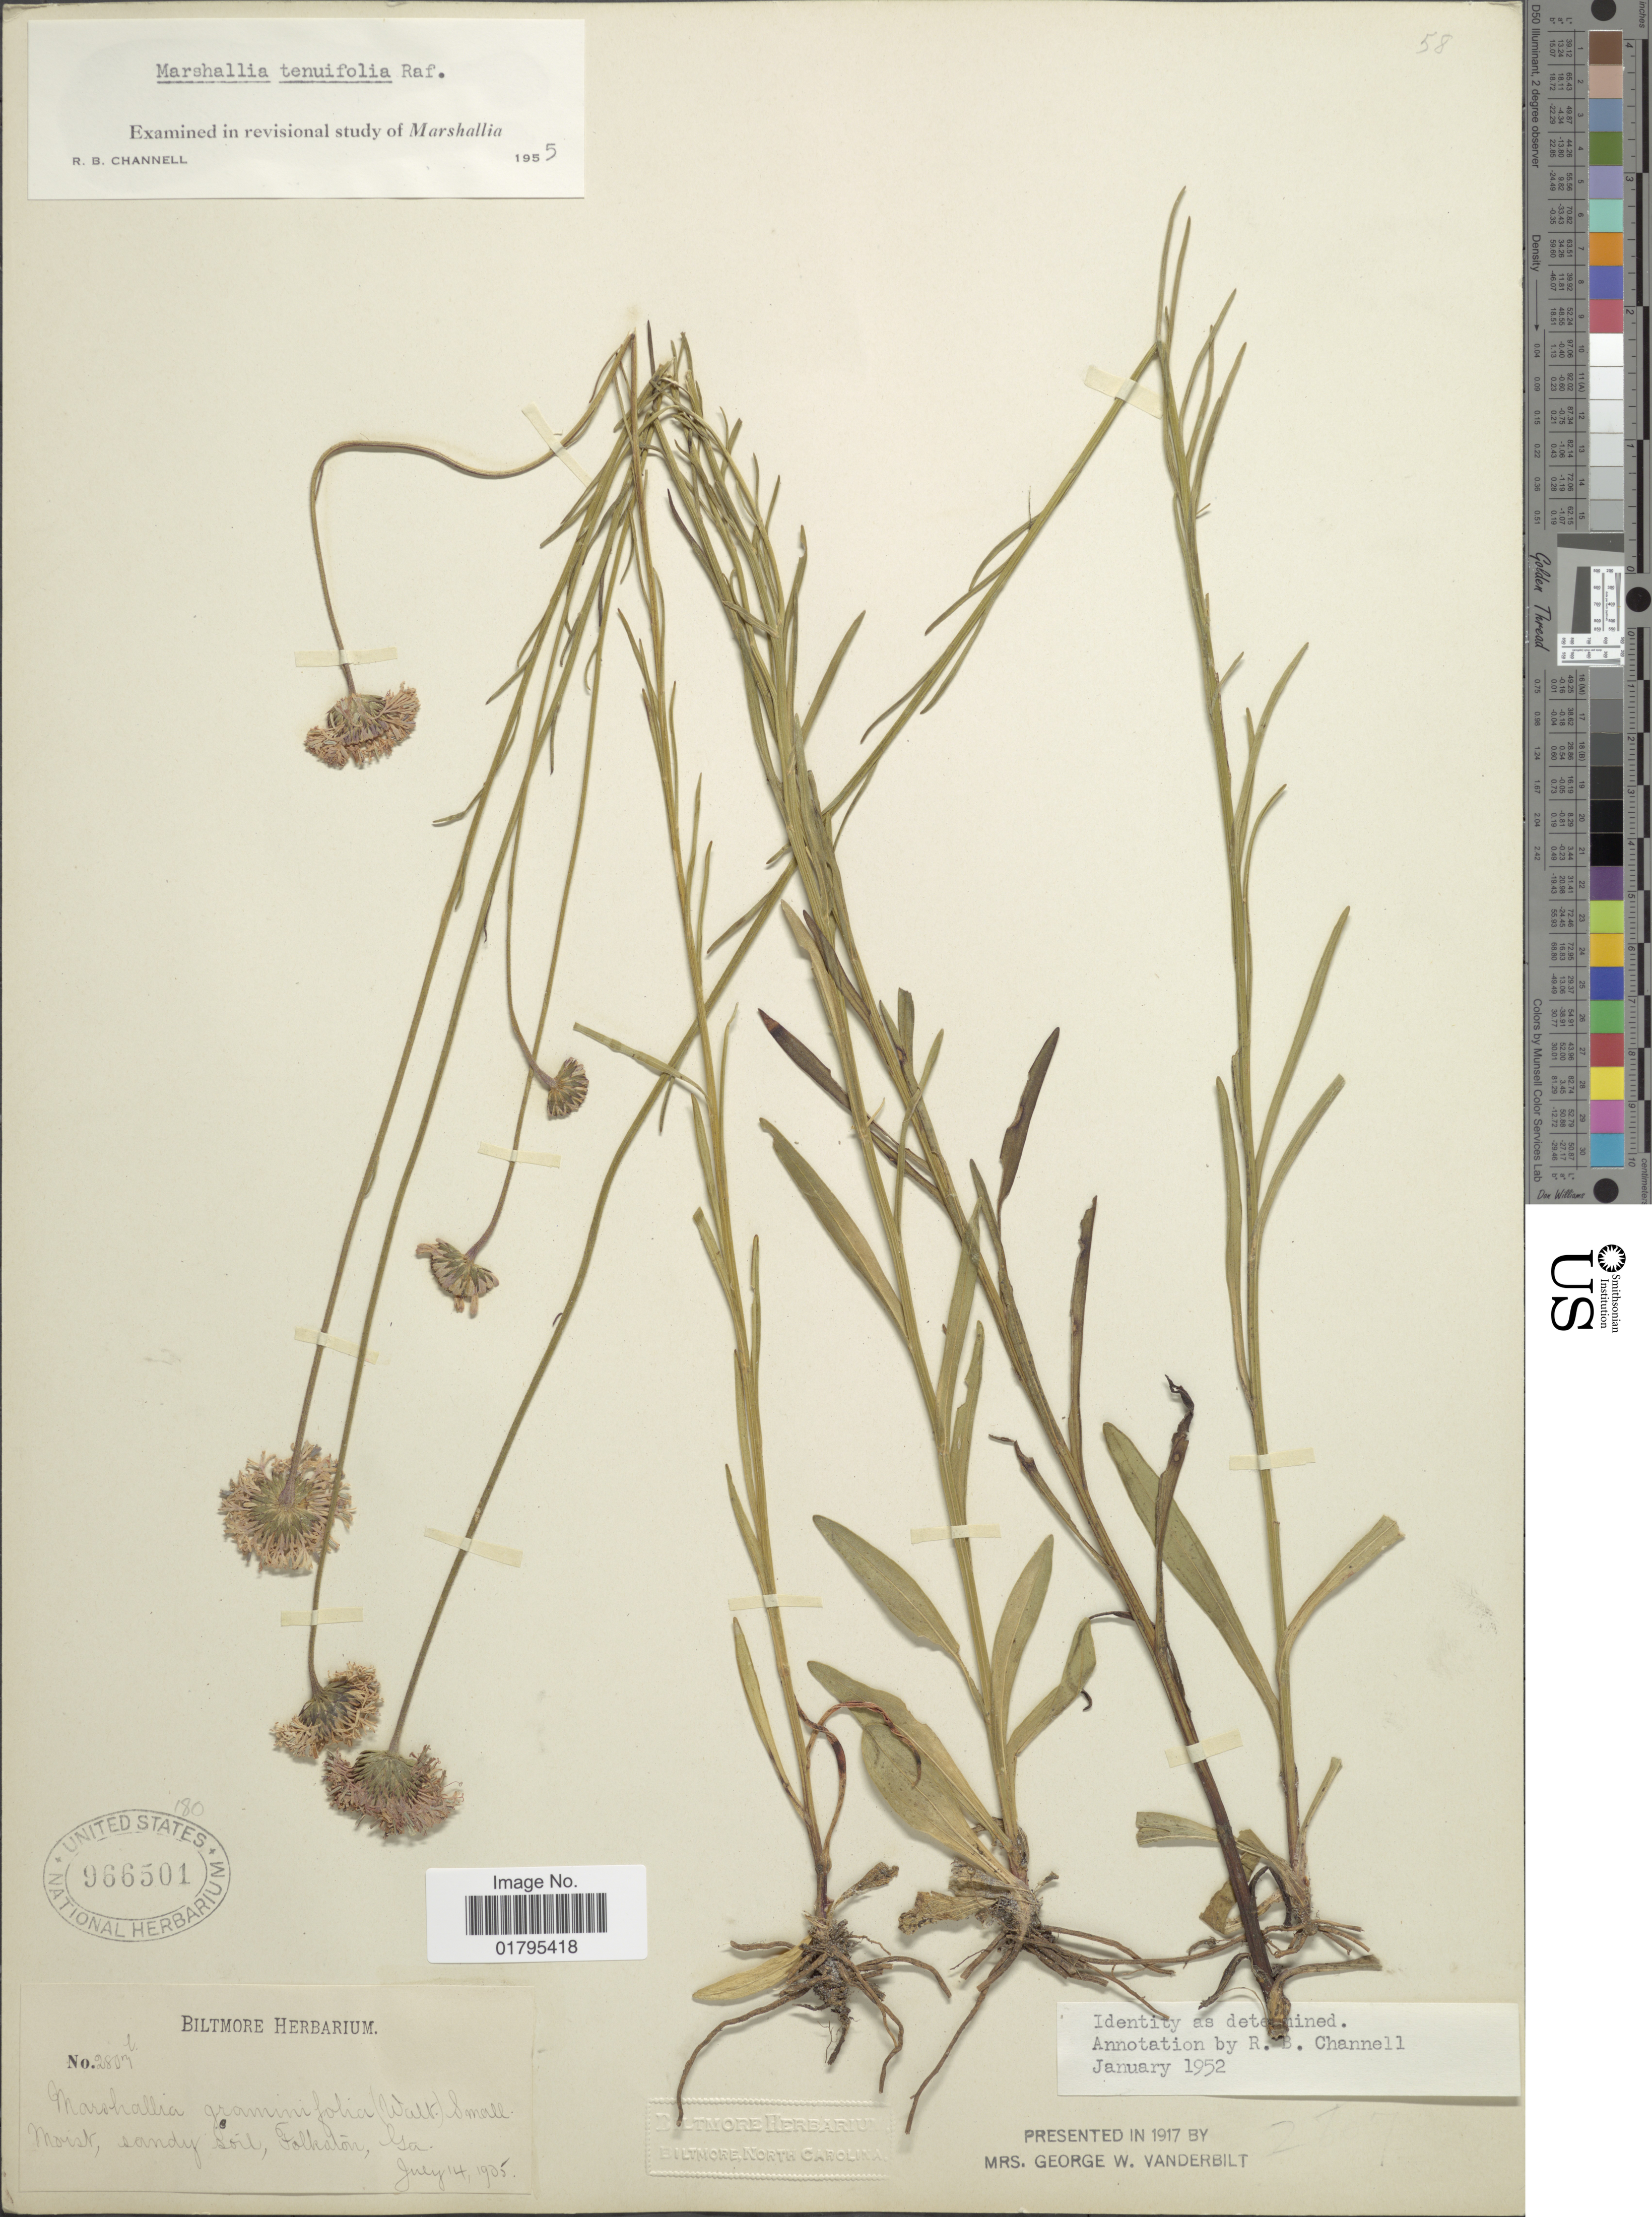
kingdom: Plantae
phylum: Tracheophyta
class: Magnoliopsida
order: Asterales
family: Asteraceae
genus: Marshallia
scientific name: Marshallia tenuifolia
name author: Raf.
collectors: ex herb. Biltmore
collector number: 2807b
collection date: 1905-06-14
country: United States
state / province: Georgia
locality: Moist, sandy soil, Folkaton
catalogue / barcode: US 966501